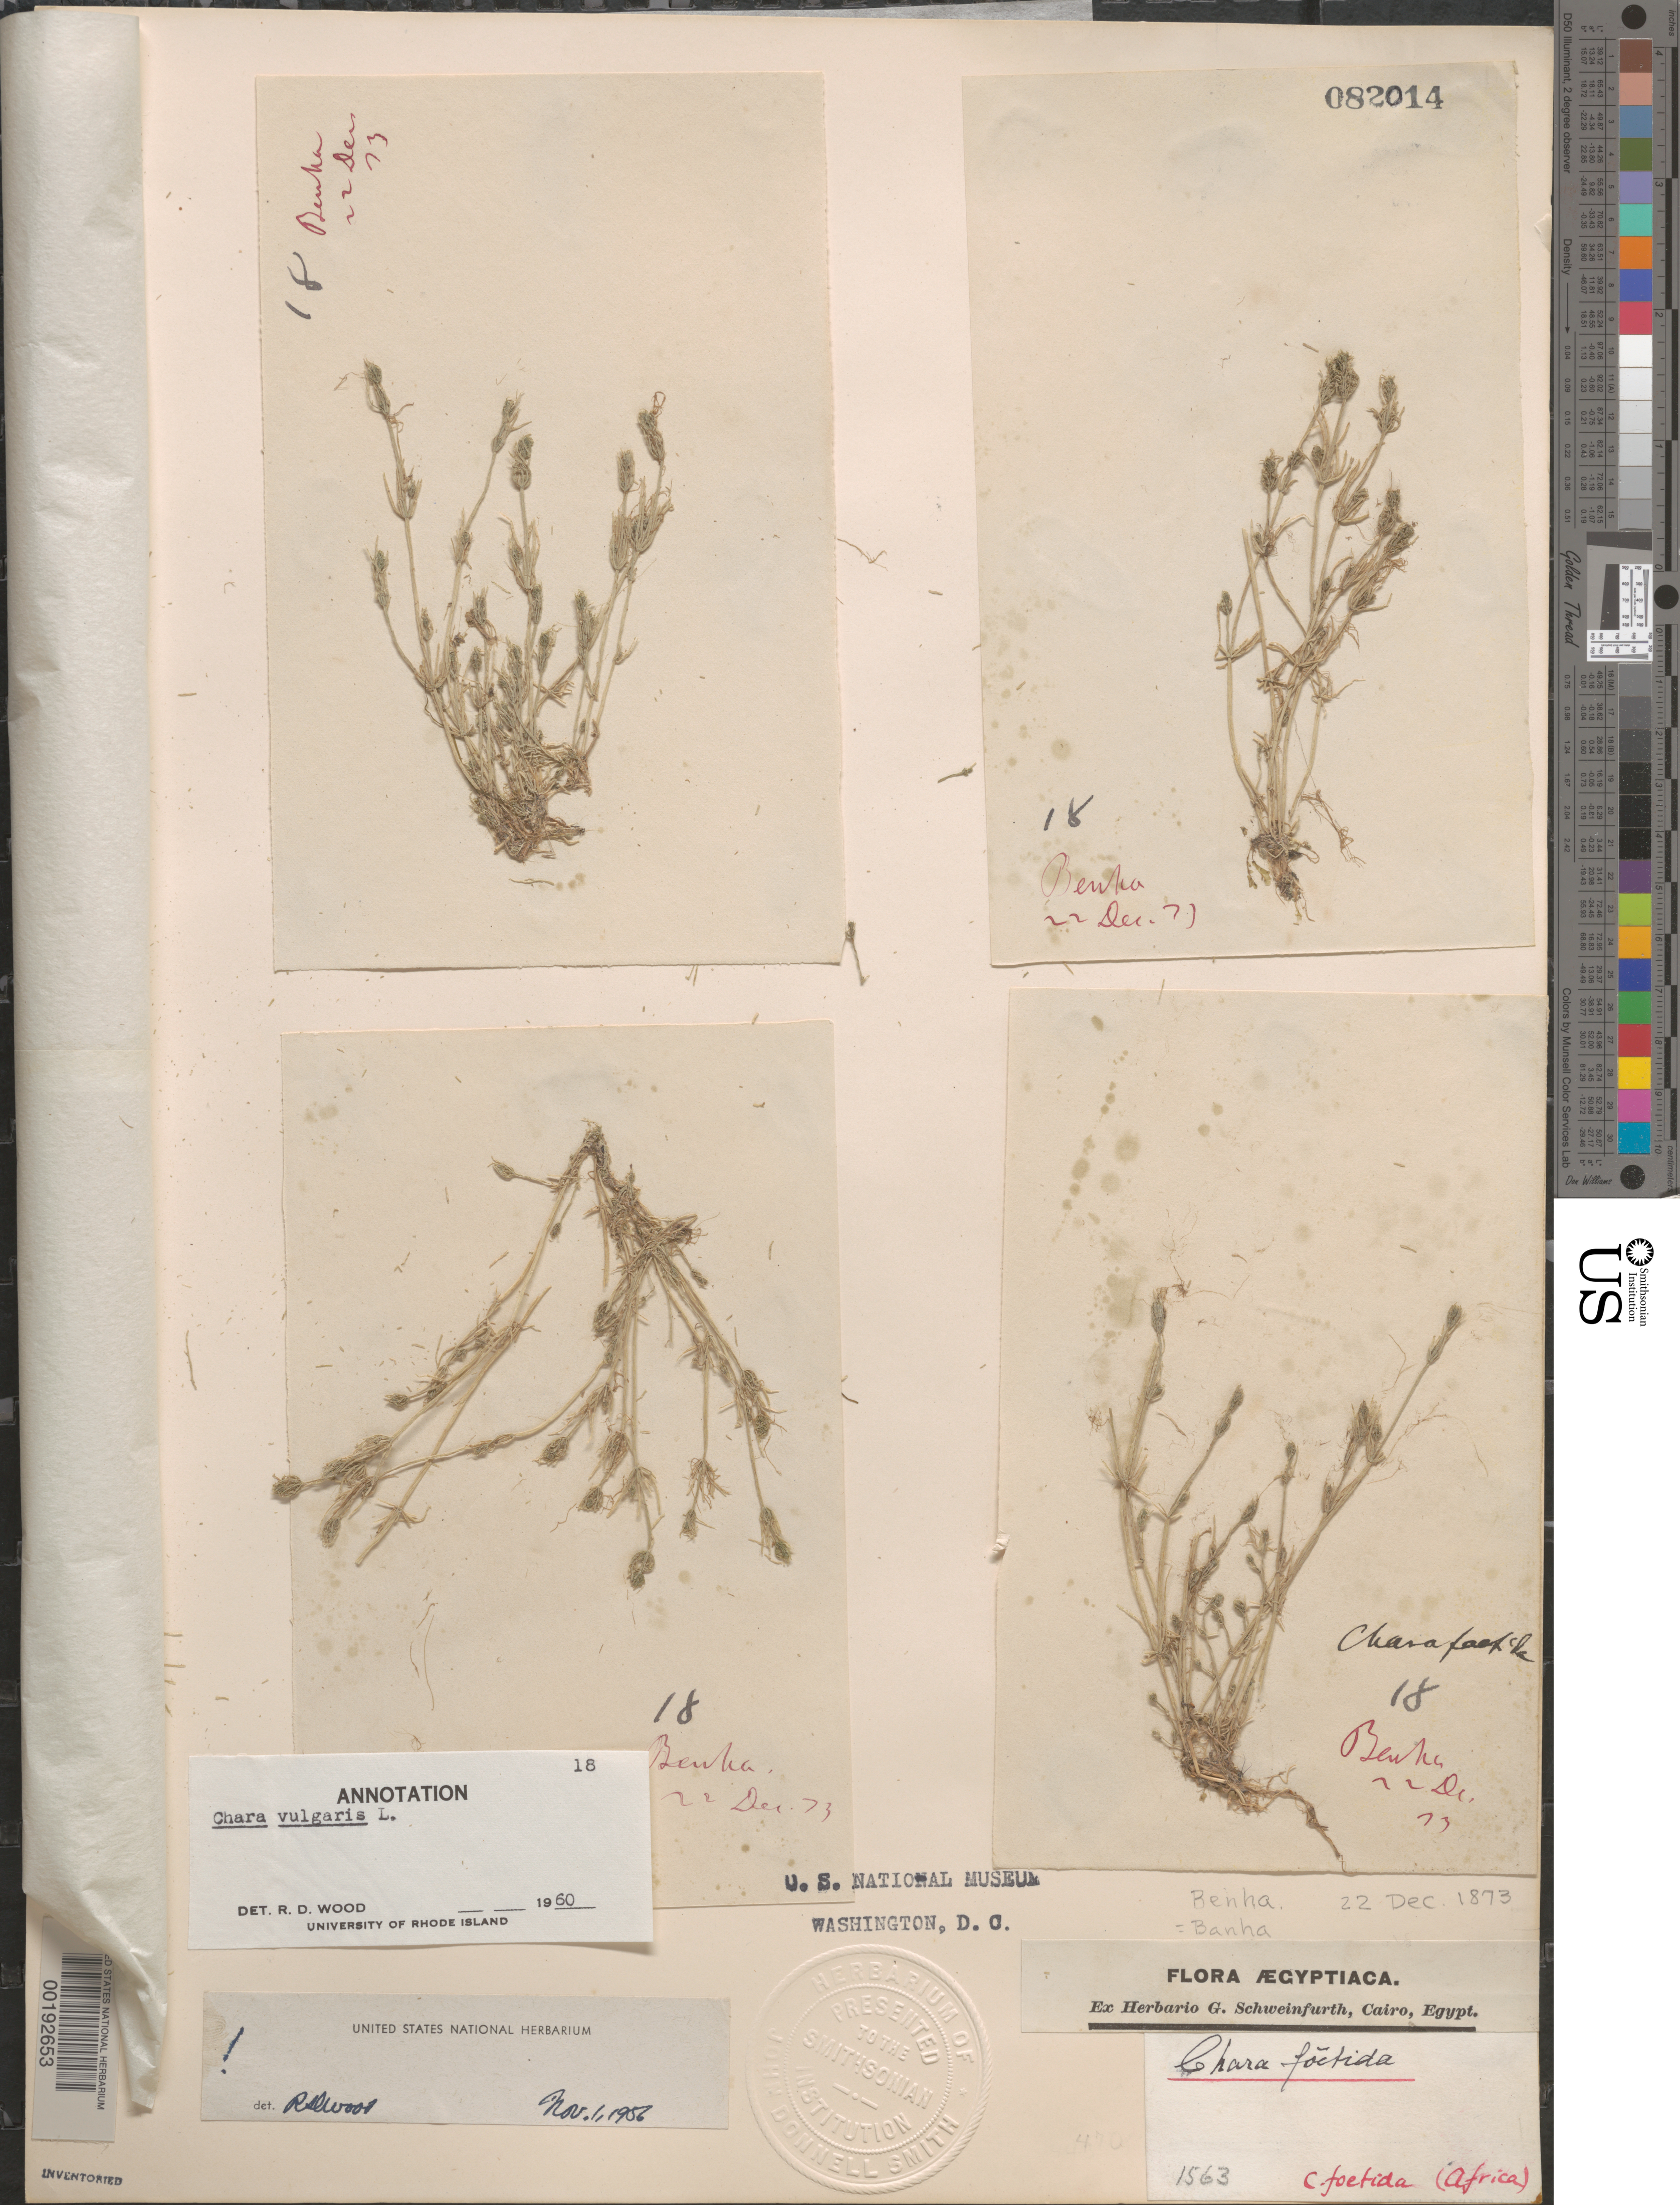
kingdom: Plantae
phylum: Charophyta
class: Charophyceae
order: Charales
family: Characeae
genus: Chara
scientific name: Chara vulgaris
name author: L.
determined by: Wood, R. D.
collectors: G. A. Schweinfurth (herbarium)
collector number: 18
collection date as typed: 22 Dec 1873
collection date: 1873-12-22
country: Egypt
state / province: Al Qalyubiyah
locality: Banha (Benha), Banha Markaz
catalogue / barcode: US 82014